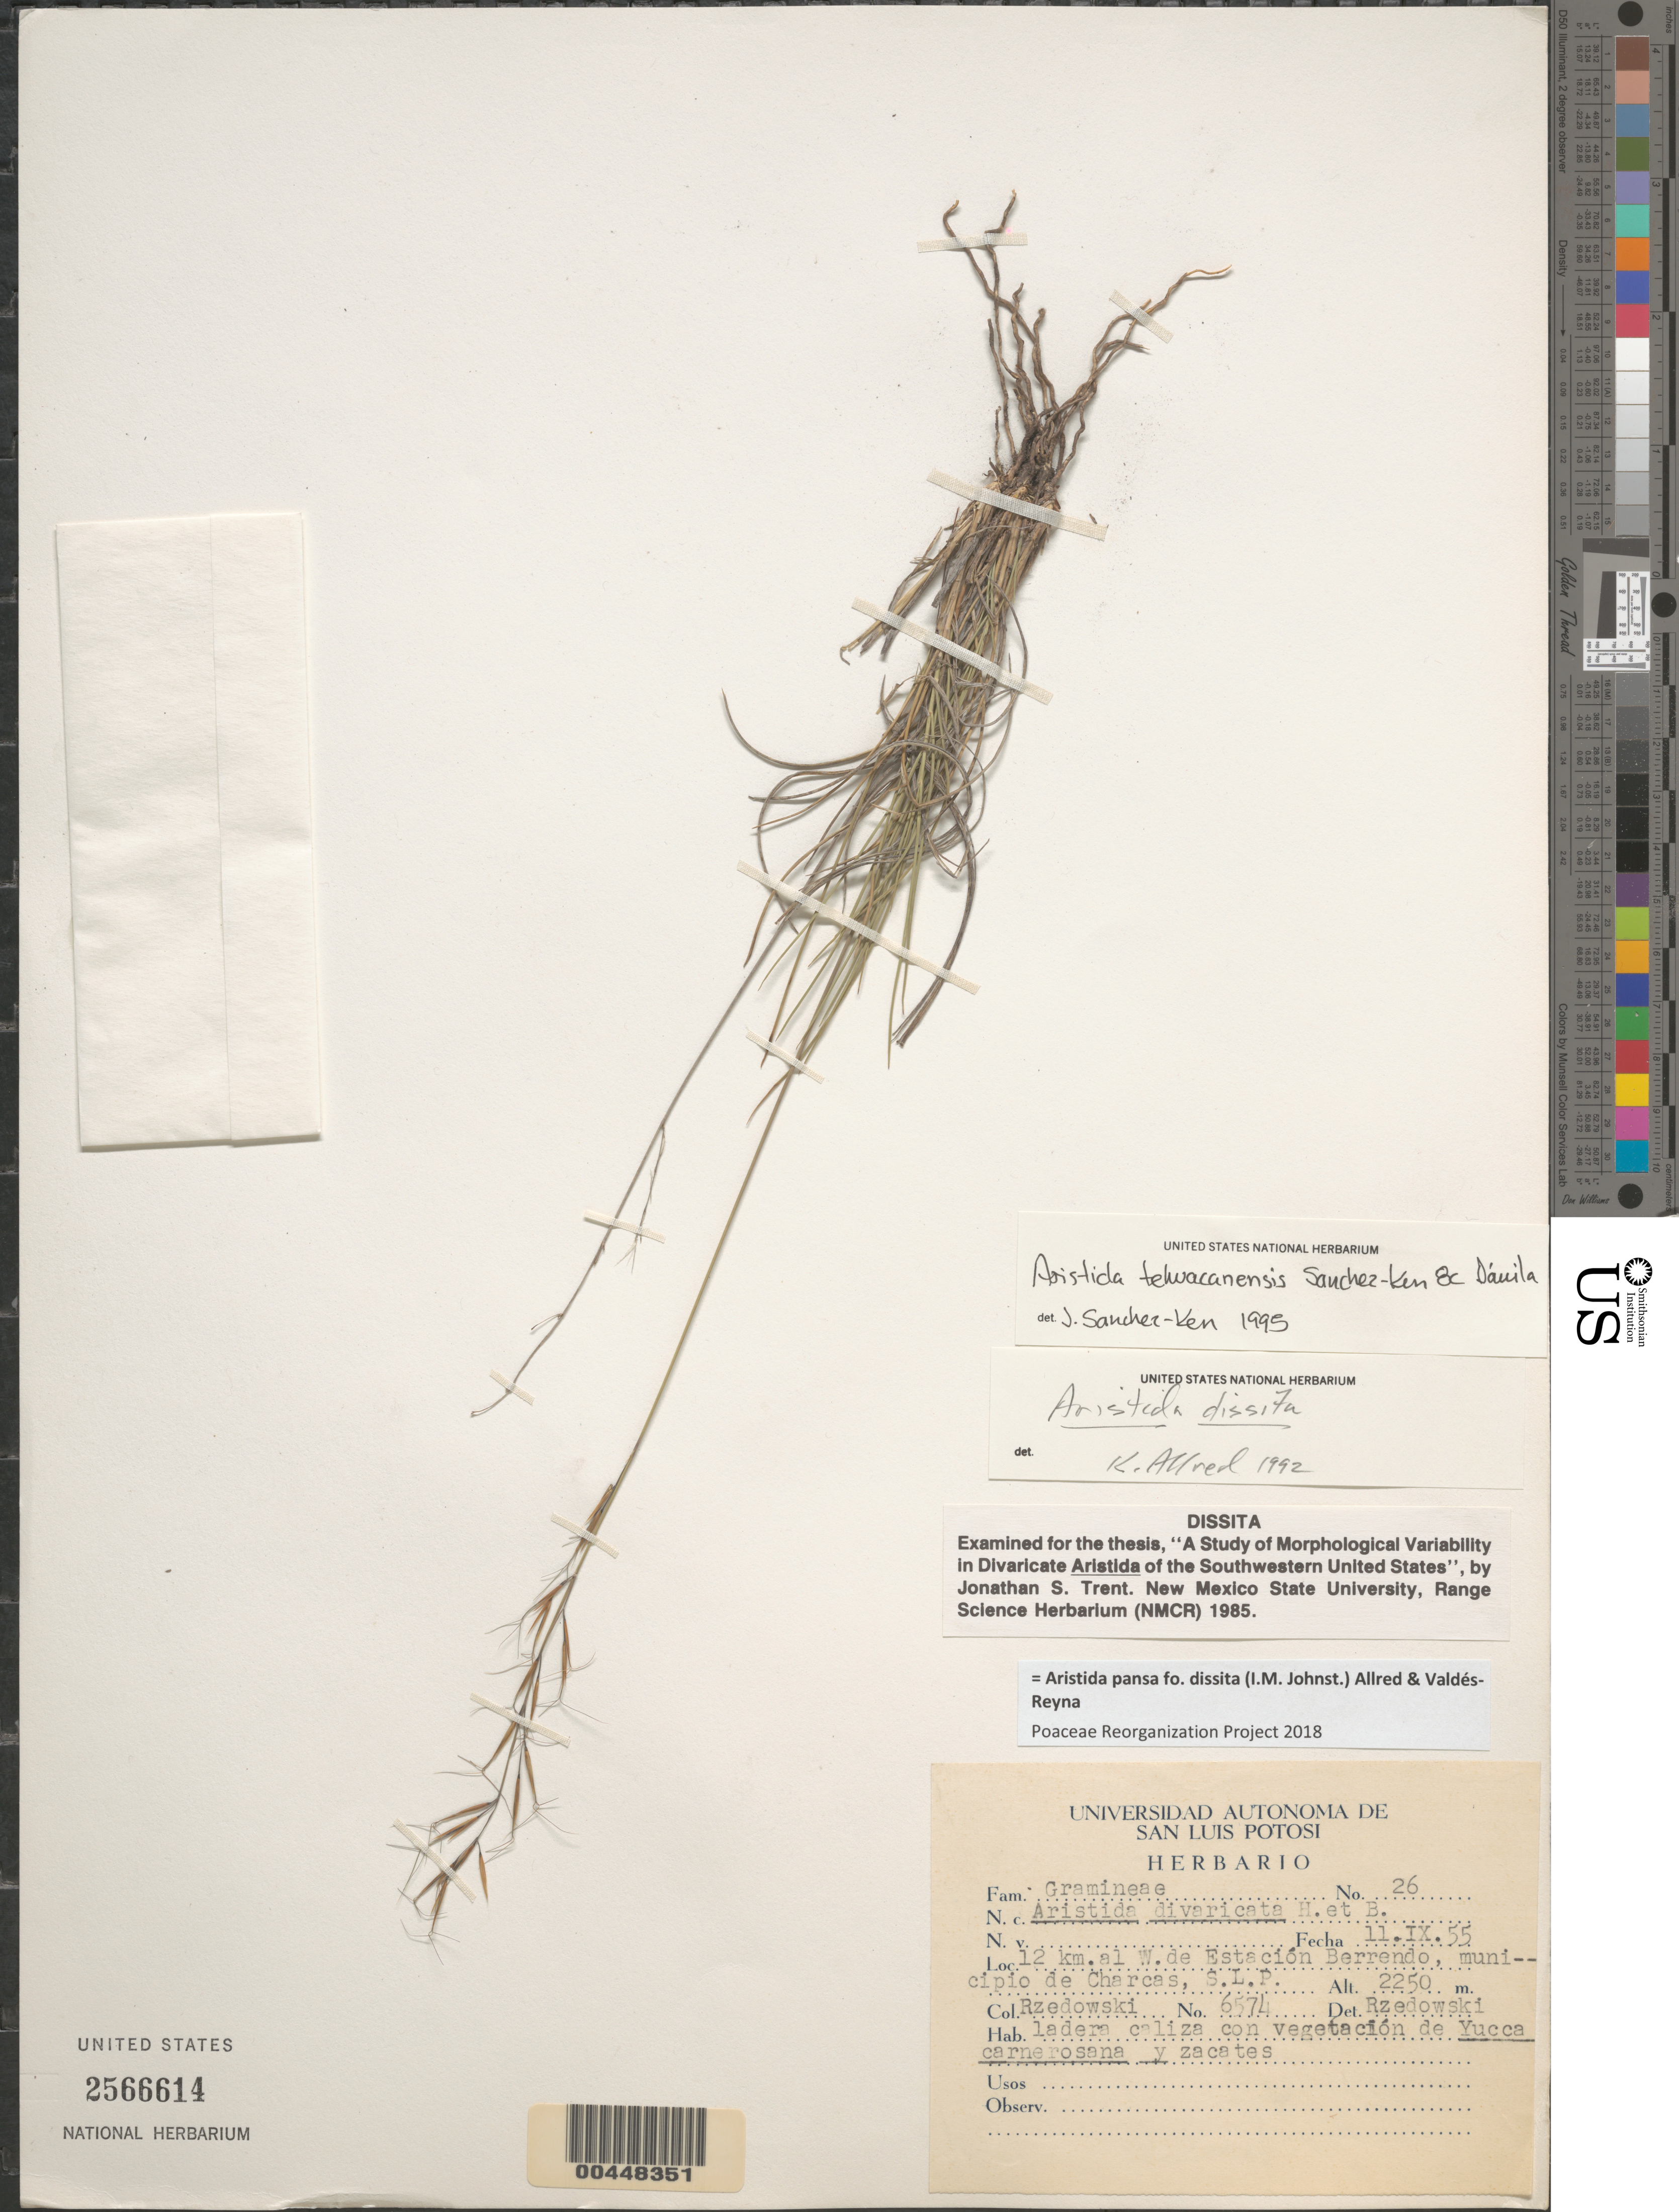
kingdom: Plantae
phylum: Tracheophyta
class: Liliopsida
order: Poales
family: Poaceae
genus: Aristida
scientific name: Aristida pansa f. dissita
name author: (I.M. Johnst.) Allred & Valdés-Reyna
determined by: Poaceae Reorganization Project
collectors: J. Rzedowski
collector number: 26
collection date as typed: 11 Sep 1955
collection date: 1955-09-11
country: Mexico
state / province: San Luis Potosí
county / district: Charcas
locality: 12 km al W de Estación Berrendo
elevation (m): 2250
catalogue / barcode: US 2566614